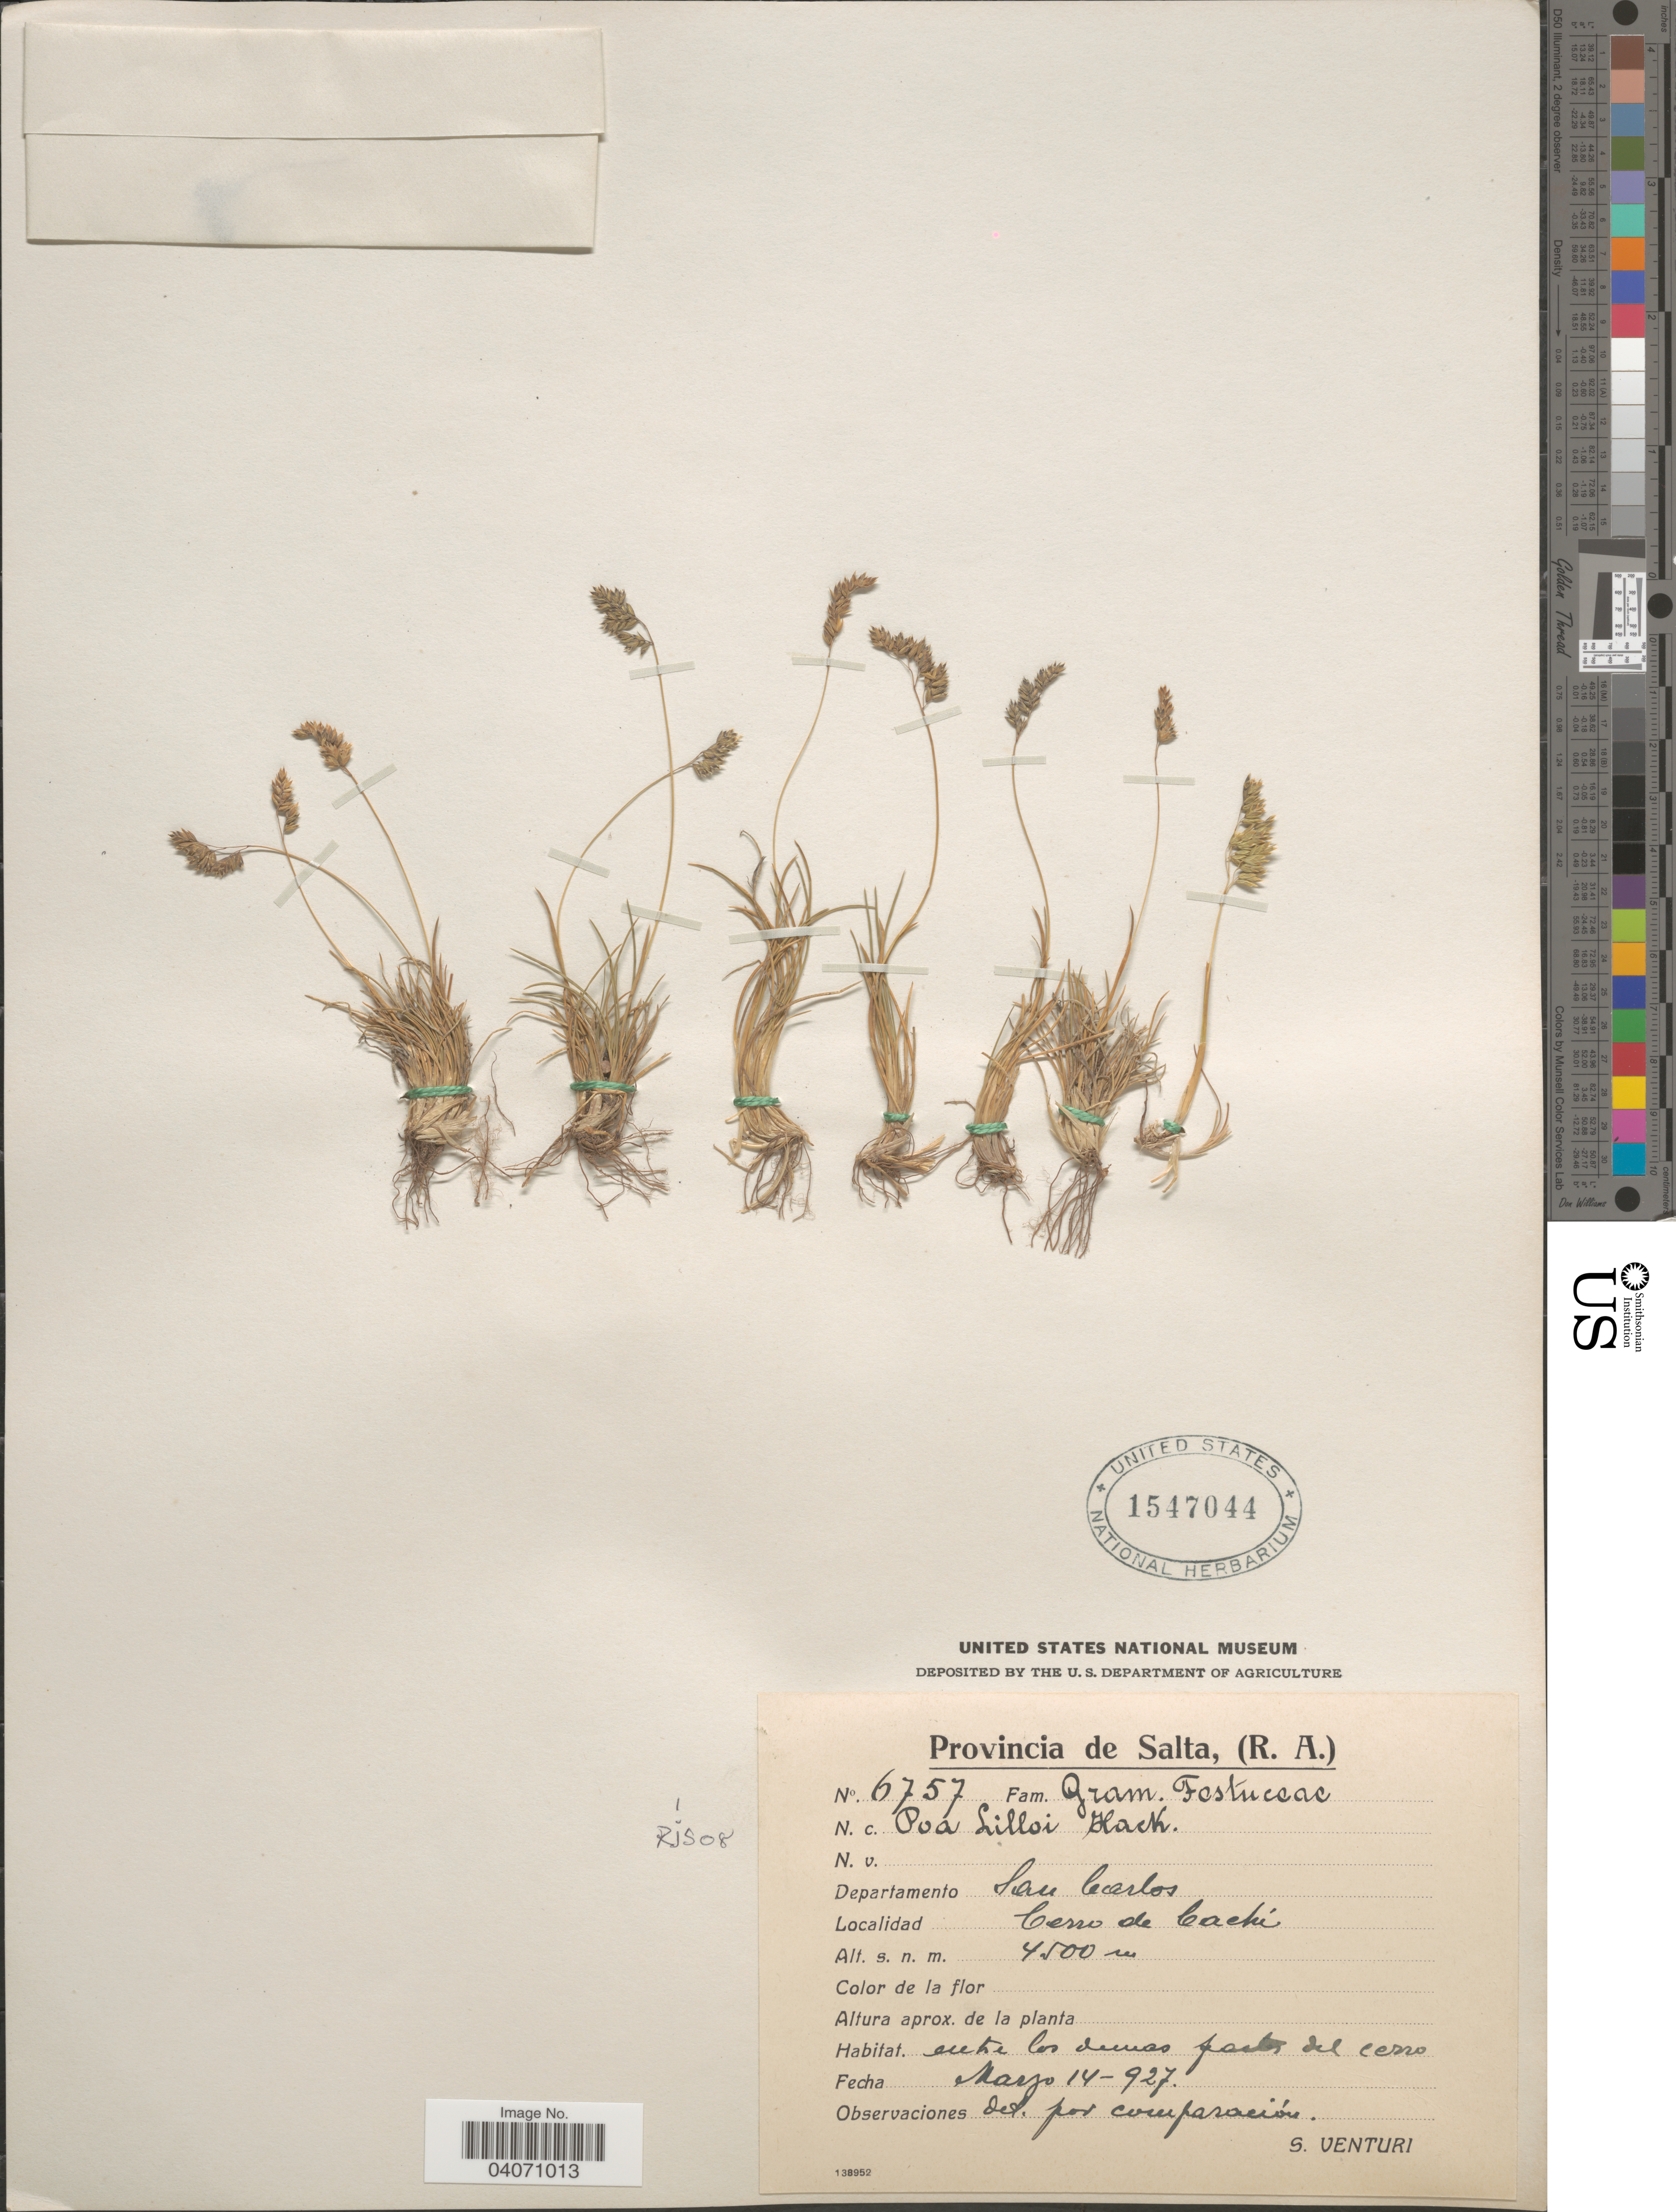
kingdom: Plantae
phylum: Tracheophyta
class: Liliopsida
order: Poales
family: Poaceae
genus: Poa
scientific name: Poa lilloi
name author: Hack.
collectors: S. Venturi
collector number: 6757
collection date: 1927-03-14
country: Argentina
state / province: Salta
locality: Departamento San Carlos. Cerro de Cachí. Entre los dumas partes del cerro.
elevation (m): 4500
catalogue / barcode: US 1547044